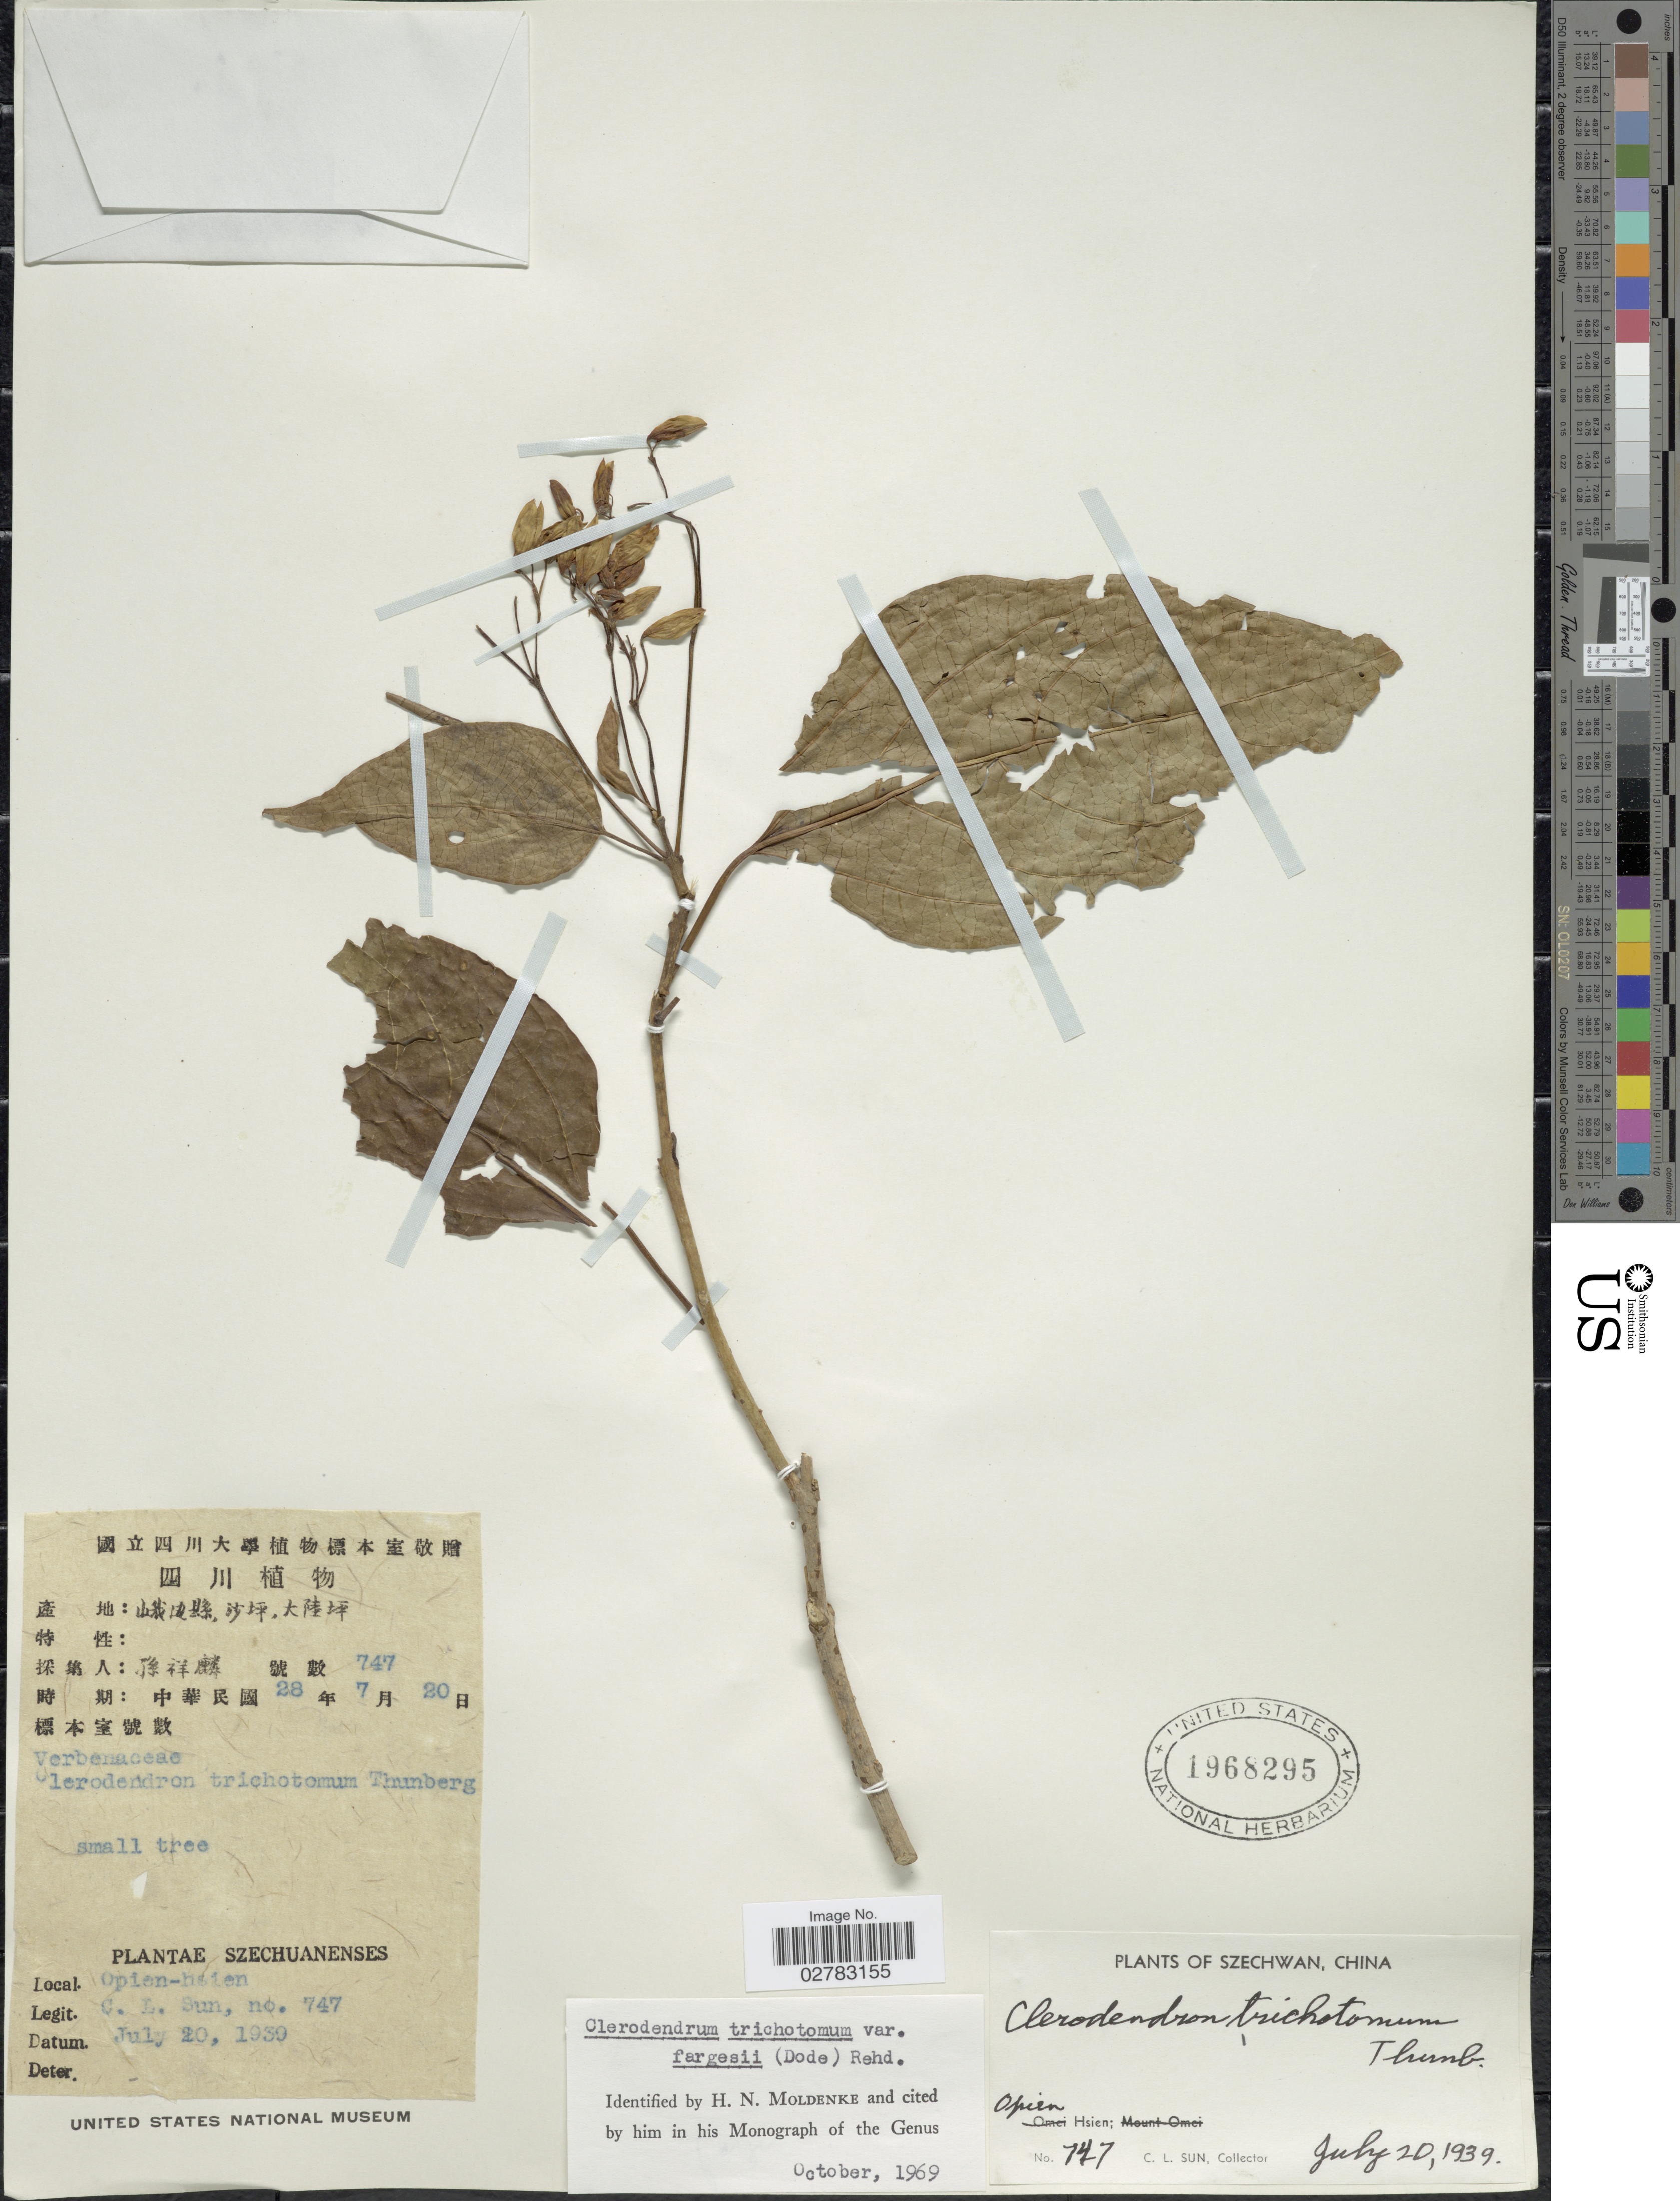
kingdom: Plantae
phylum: Tracheophyta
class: Magnoliopsida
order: Lamiales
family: Lamiaceae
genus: Clerodendrum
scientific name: Clerodendrum trichotomum var. fargesii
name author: (Dode) Rehder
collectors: C. Sun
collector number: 747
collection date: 1939-07-20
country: China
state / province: Sichuan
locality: Szechwan. Opien Hsien.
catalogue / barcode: US 1968295